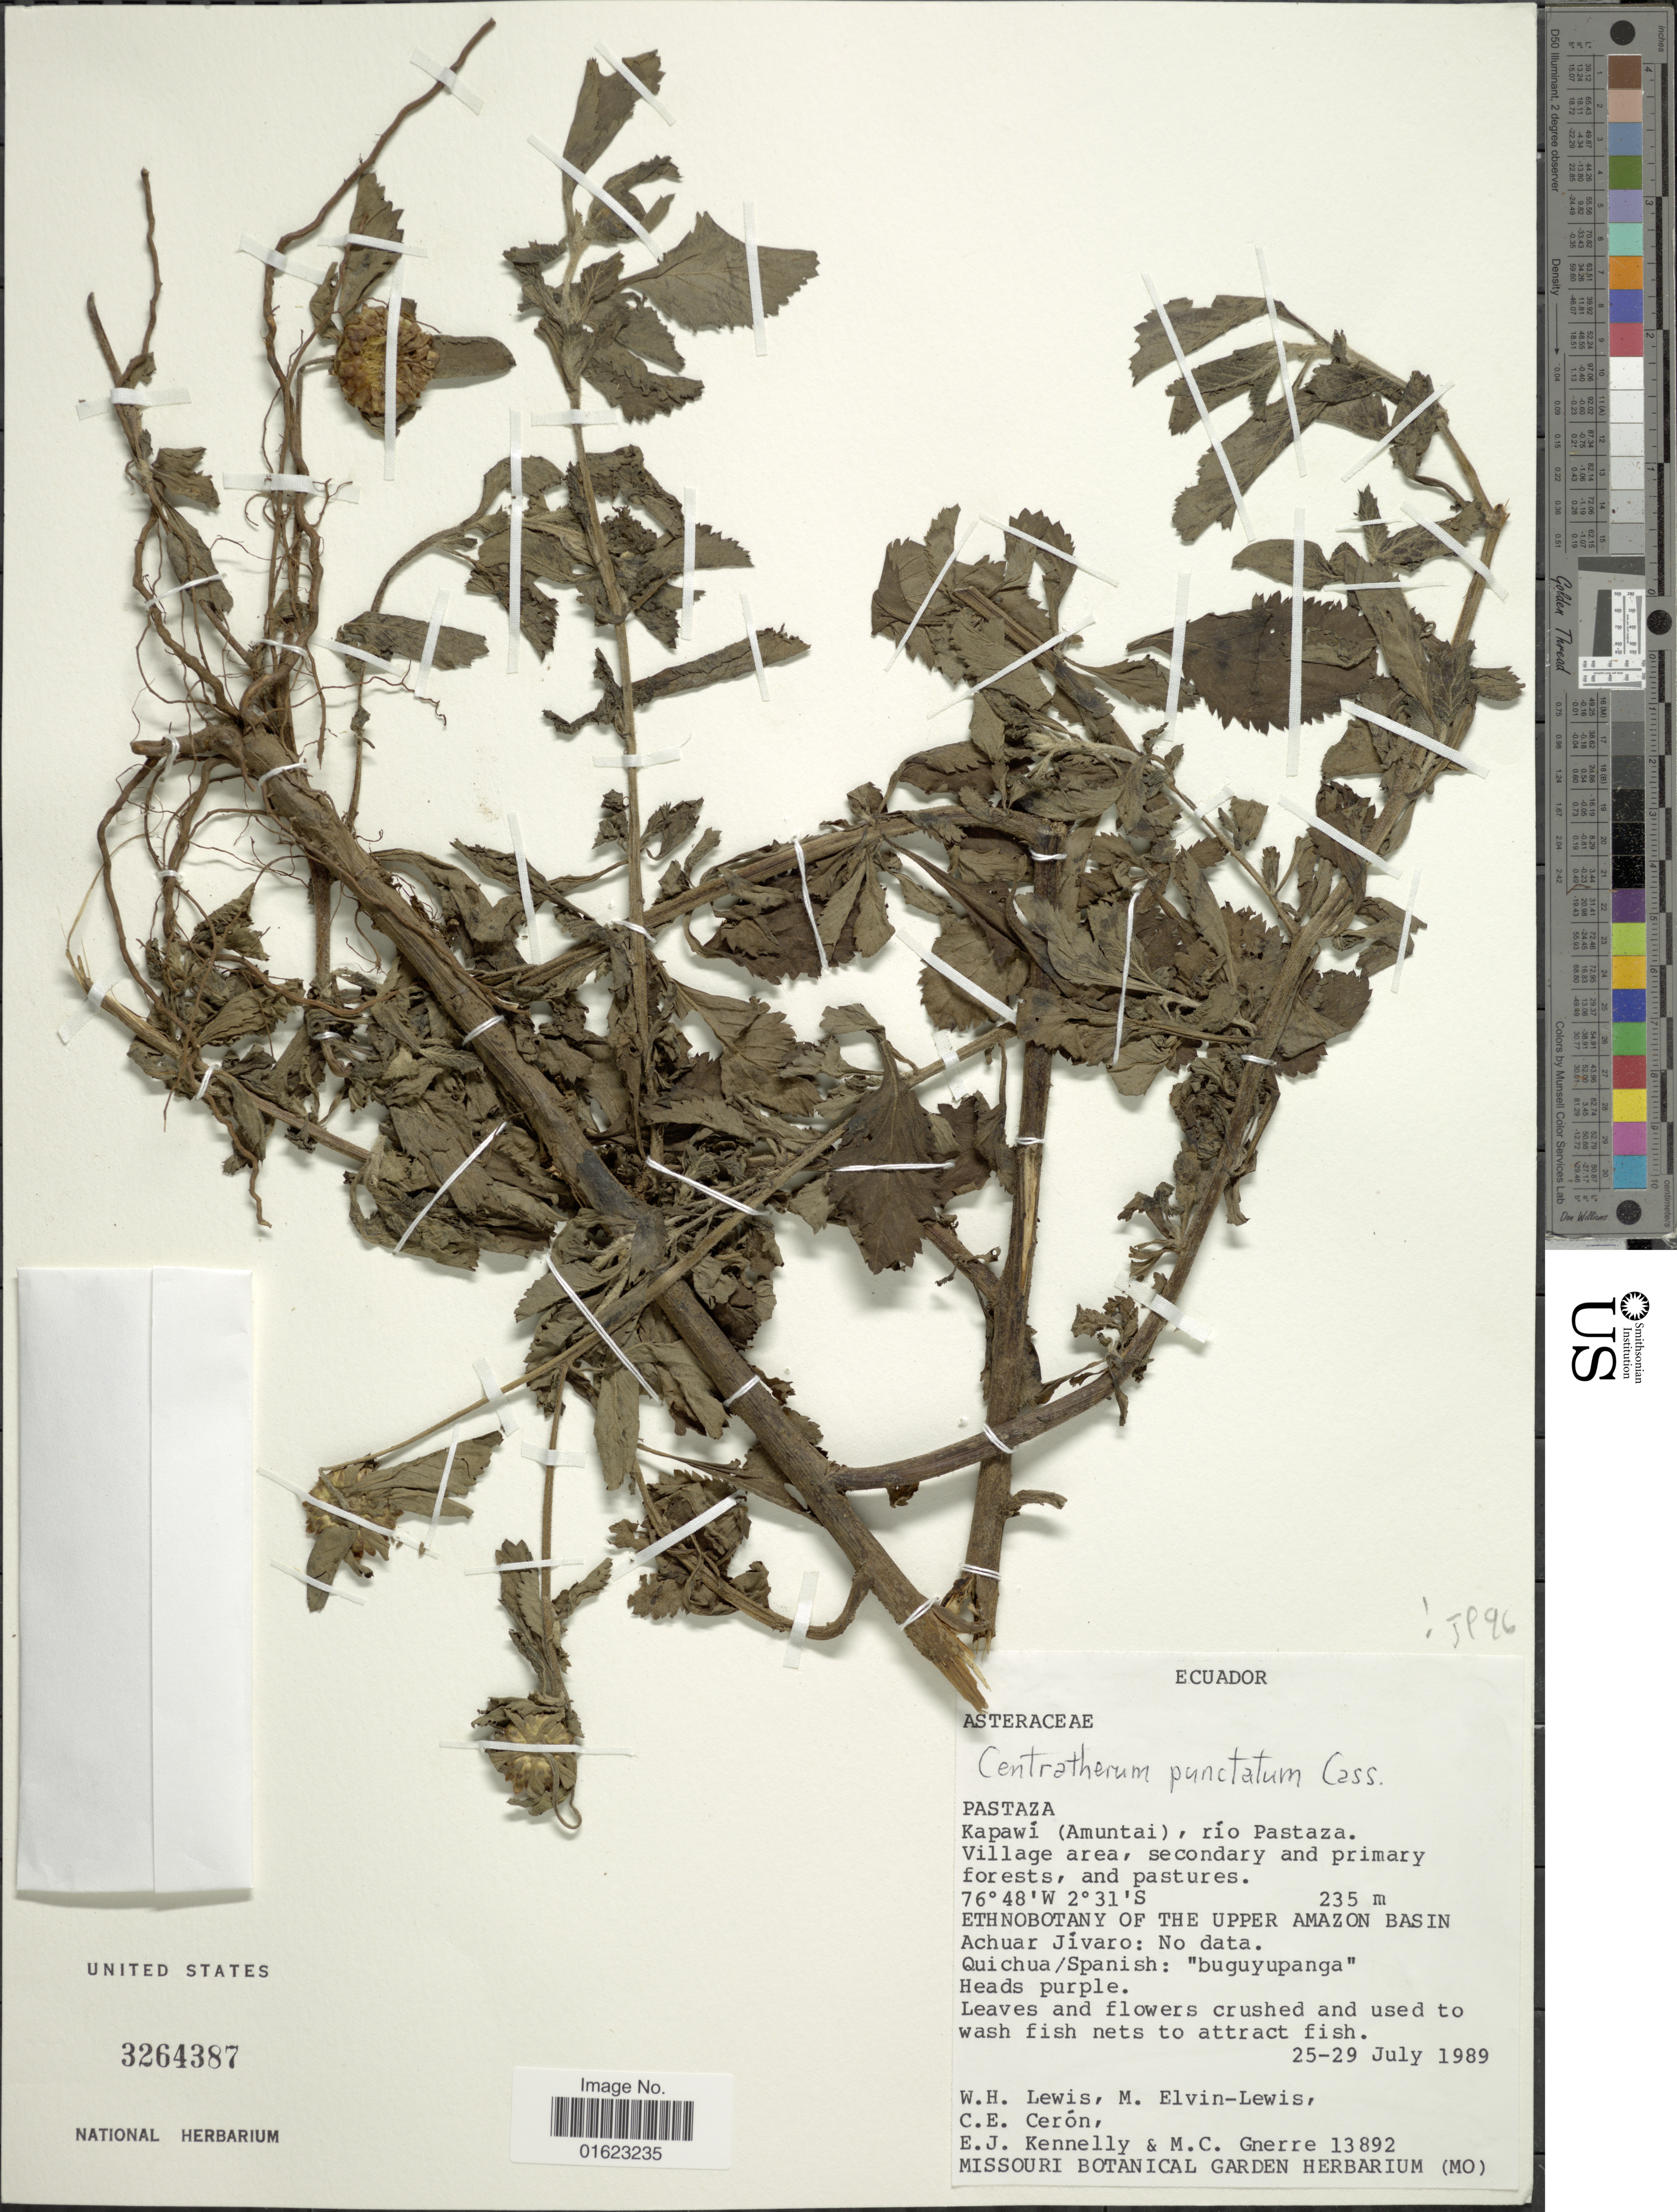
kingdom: Plantae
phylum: Tracheophyta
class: Magnoliopsida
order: Asterales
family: Asteraceae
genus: Centratherum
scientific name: Centratherum punctatum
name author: Cass.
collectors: W. H. Lewis, M. Elvin-Lewis, C. E. Cerón M., E. Kennelly & M. Gnerre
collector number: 13892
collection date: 1989-07-25/1989-07-29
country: Ecuador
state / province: Pastaza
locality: Ecuador, Pastaza, Kapawi (Amuntai), rio Pastaza, Village area, secondary and primary forests, and pastures.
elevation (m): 235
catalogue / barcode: US 3264387